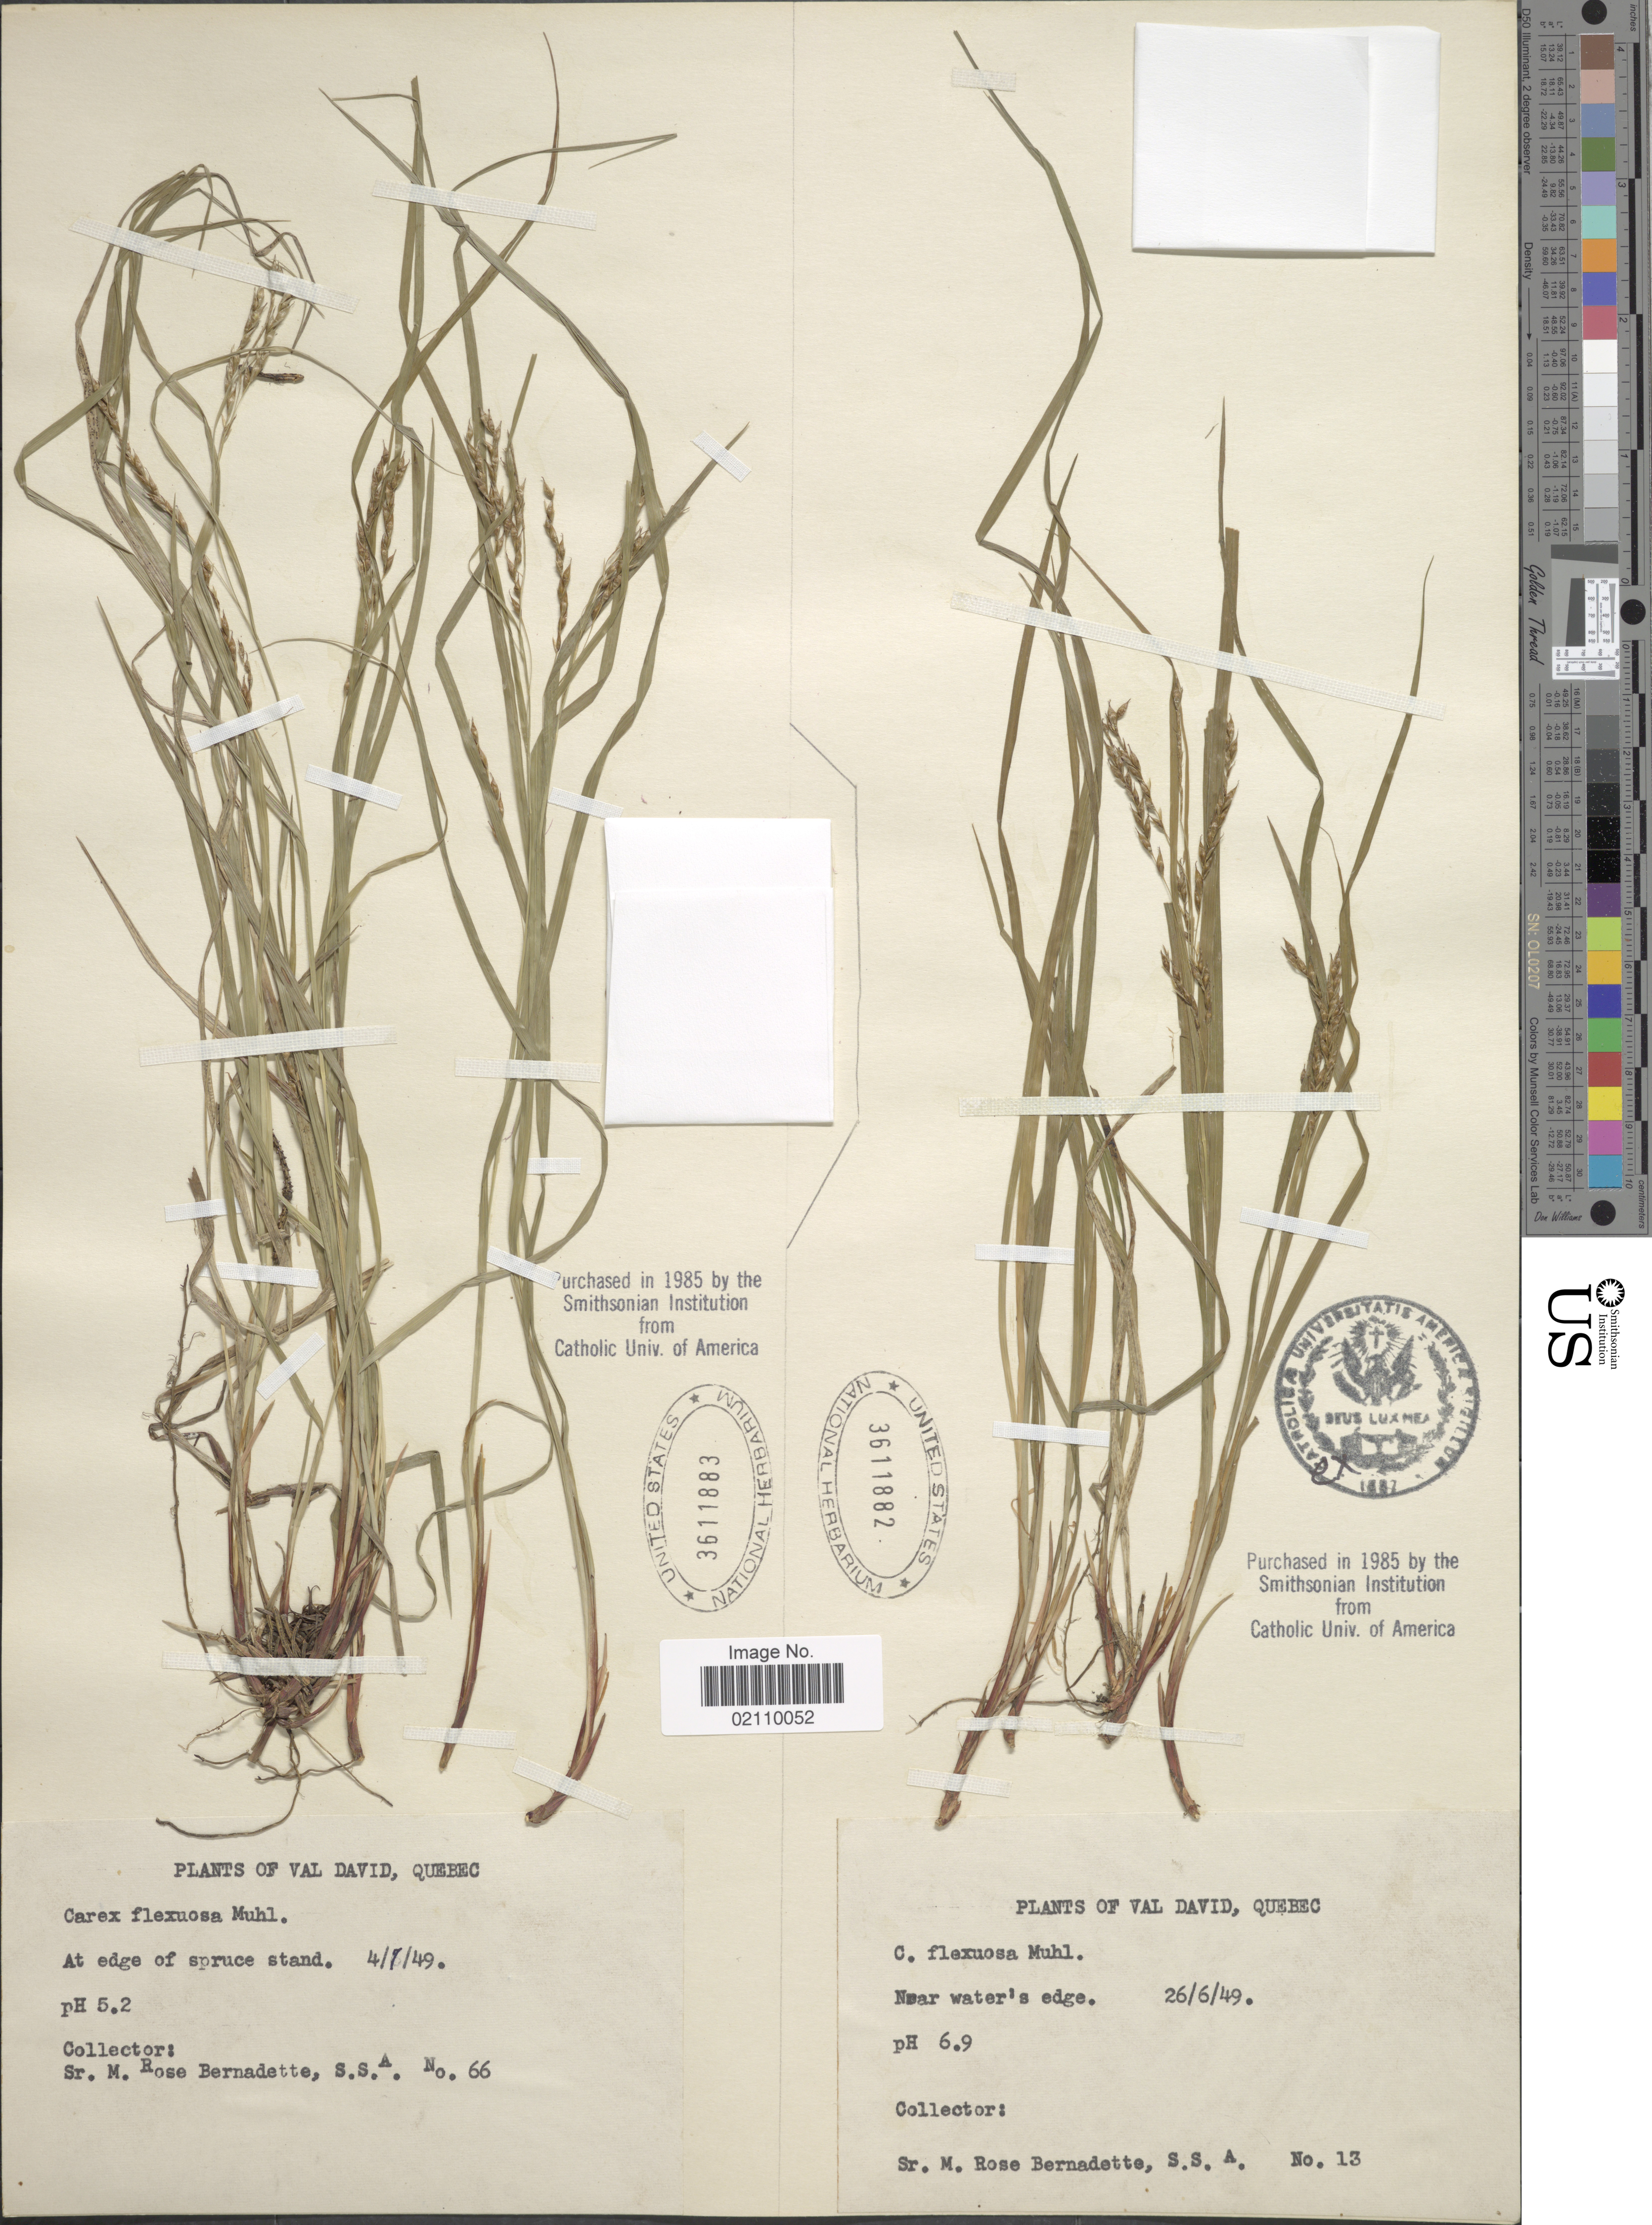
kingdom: Plantae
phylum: Tracheophyta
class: Liliopsida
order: Poales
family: Cyperaceae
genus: Carex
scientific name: Carex flexuosa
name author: Muhl. ex Willd.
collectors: M. Bernadette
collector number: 66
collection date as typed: Transcribed d/m/y: 4/7/49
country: Canada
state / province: Quebec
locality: Val David, at edge of spruce stand, pH 5.2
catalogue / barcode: US 3611883-2